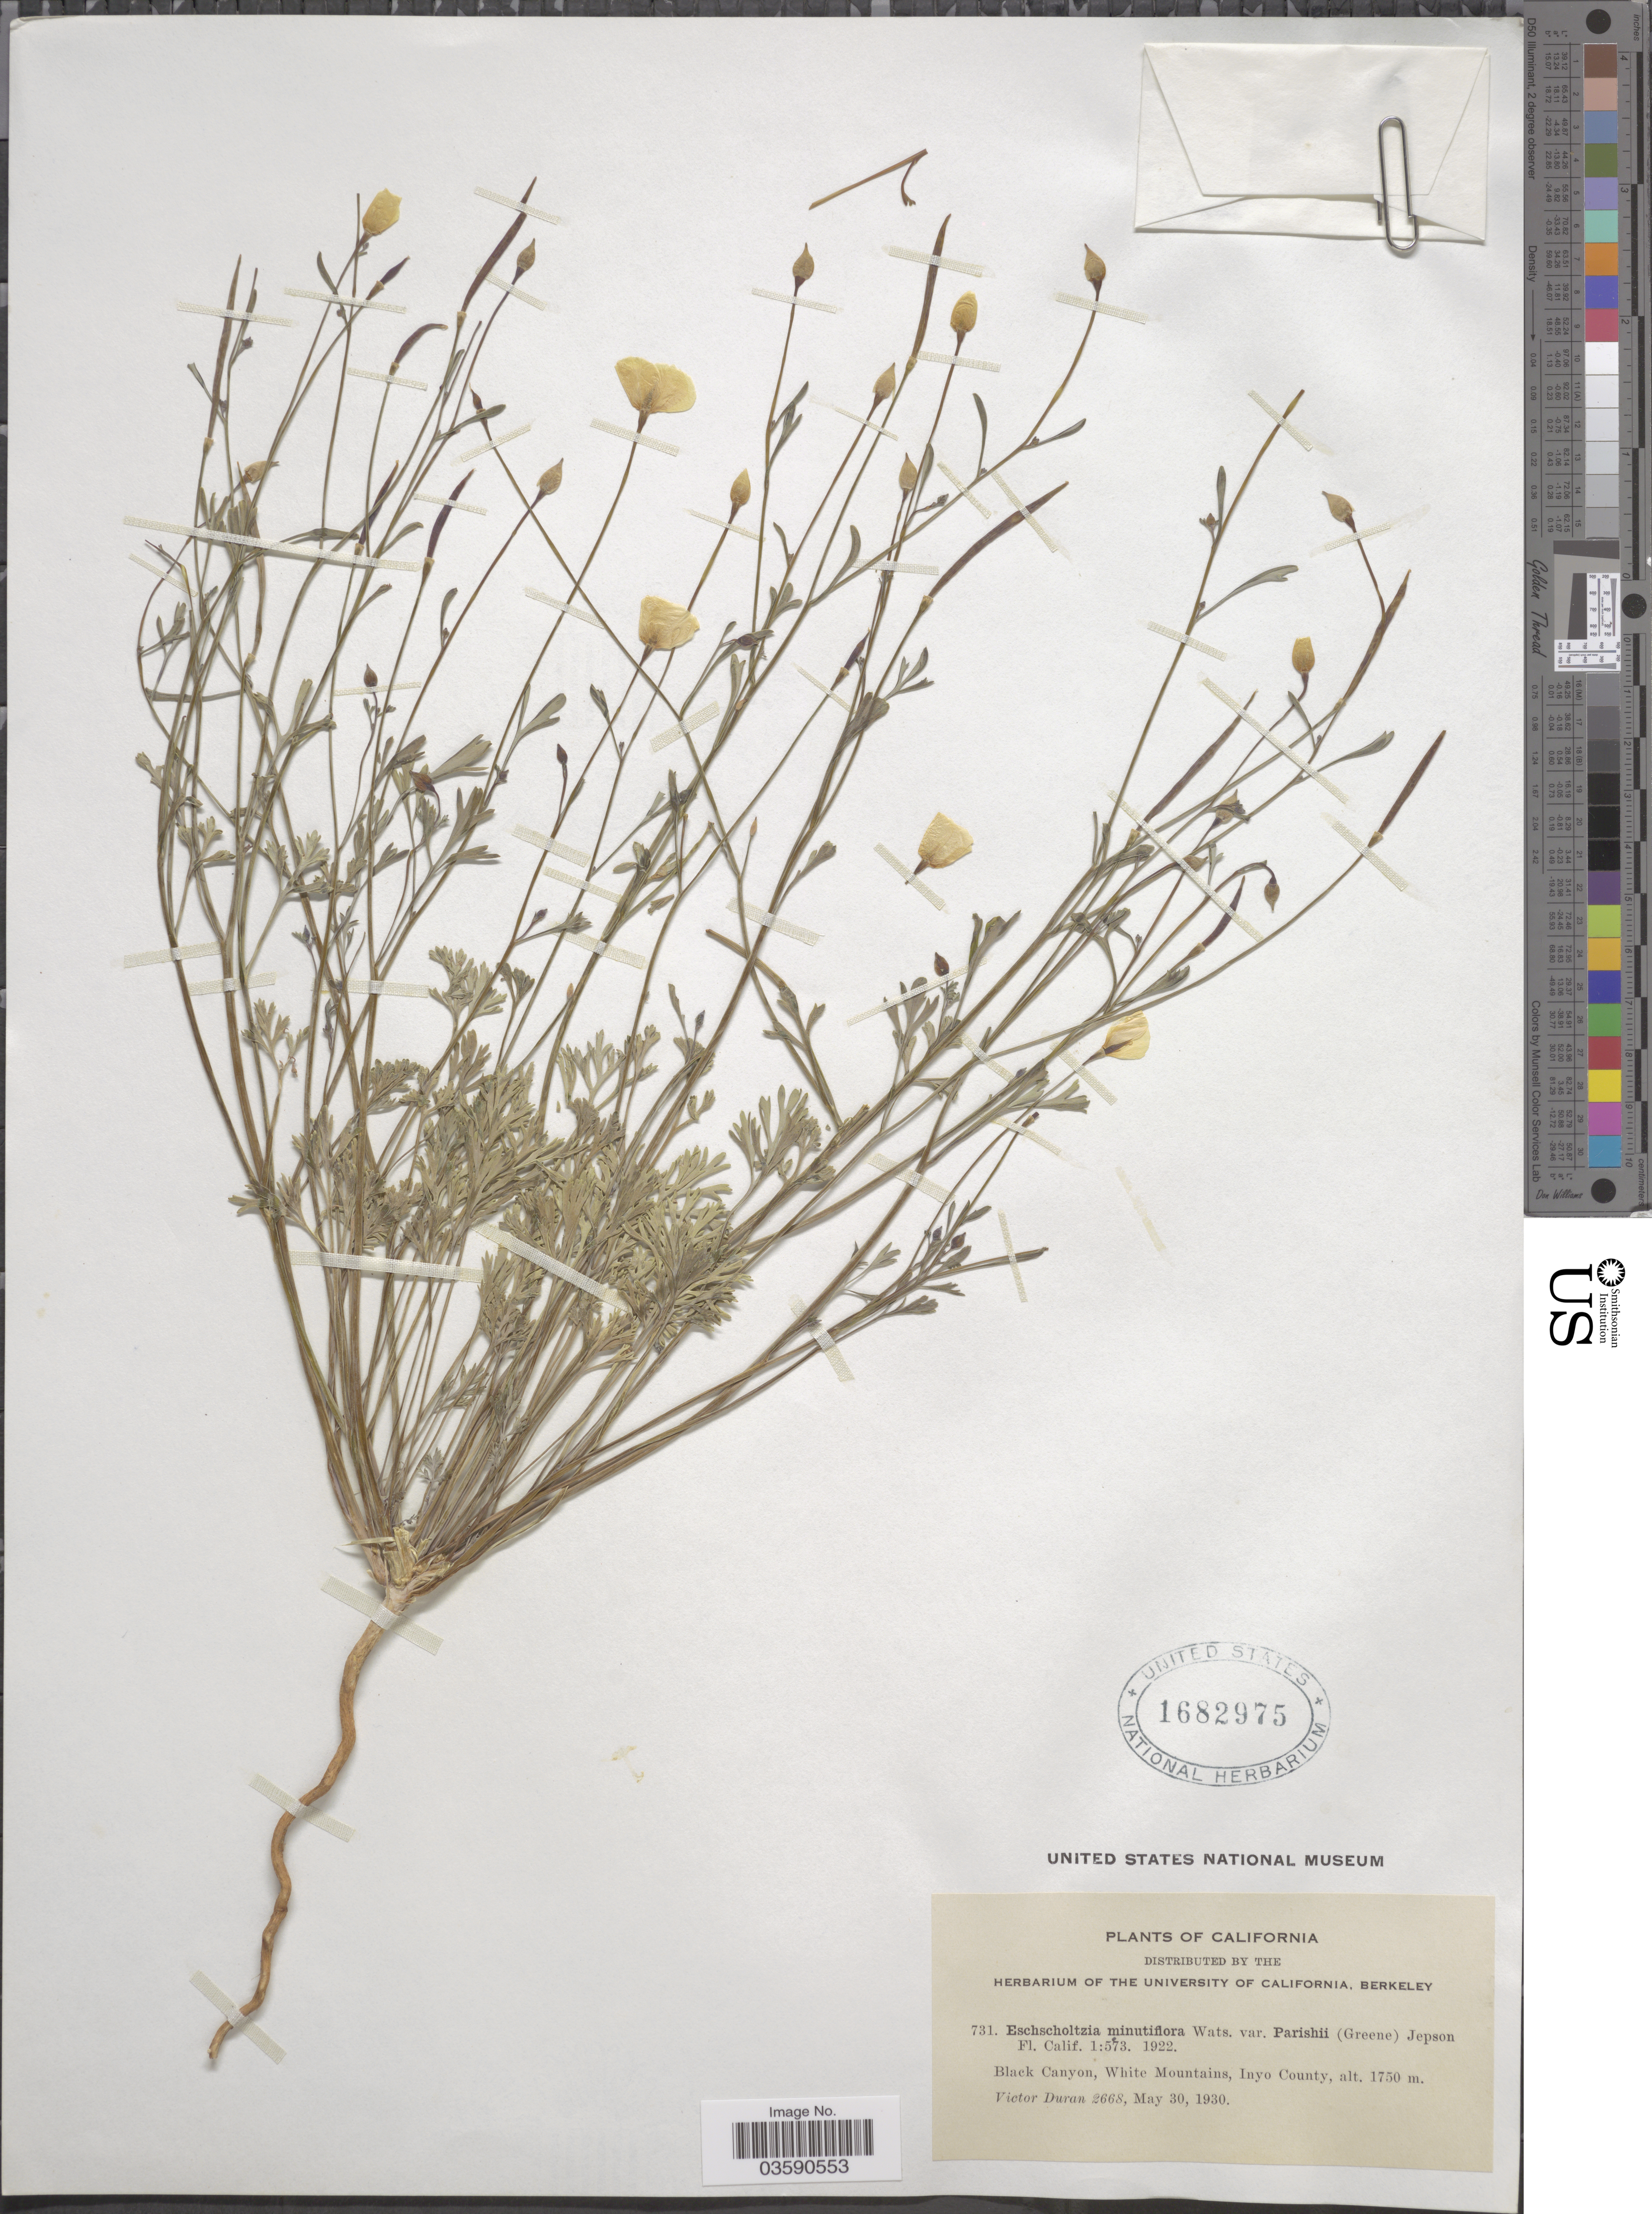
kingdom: Plantae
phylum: Tracheophyta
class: Magnoliopsida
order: Ranunculales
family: Papaveraceae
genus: Eschscholzia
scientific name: Eschscholzia minutiflora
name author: S. Watson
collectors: V. Duran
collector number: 2668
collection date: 1930-05-30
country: United States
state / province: California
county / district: Inyo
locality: Black Canyon, White Mountains, Inyo County.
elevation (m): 1750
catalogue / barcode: US 1682975